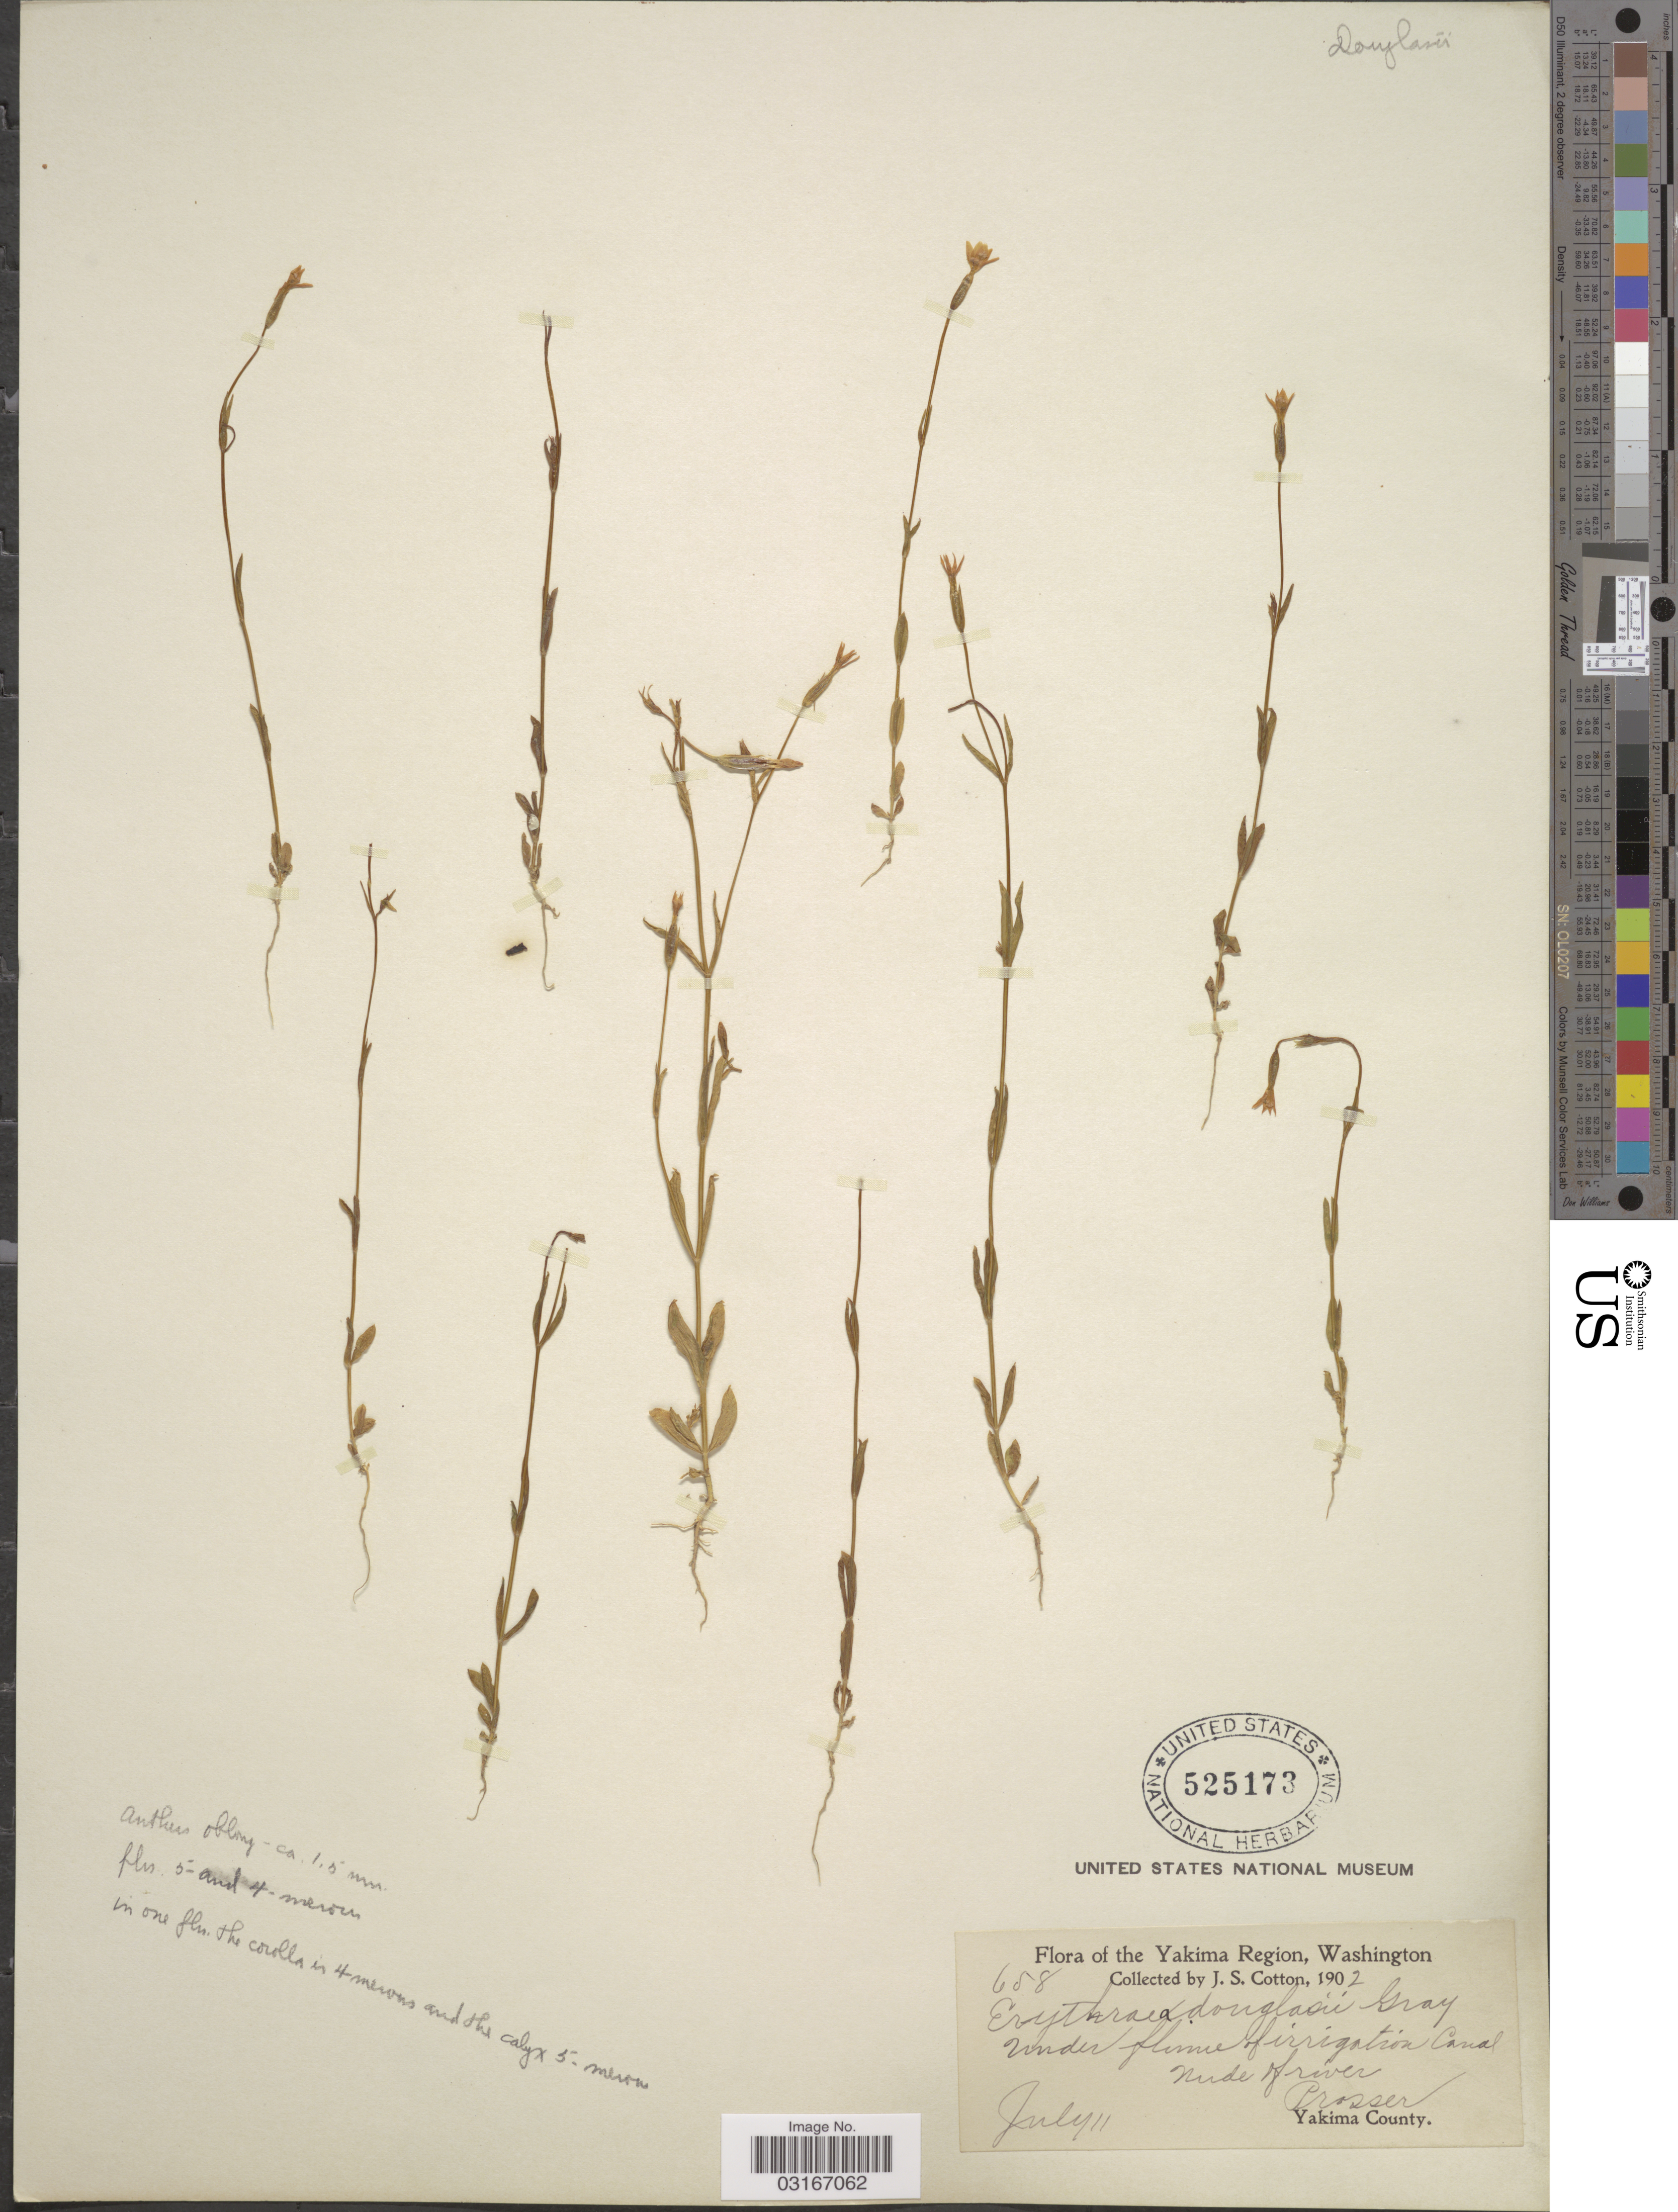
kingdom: Plantae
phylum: Tracheophyta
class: Magnoliopsida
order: Gentianales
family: Gentianaceae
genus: Centaurium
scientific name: Centaurium exaltatum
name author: (Griseb.) W. Wight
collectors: J. S. Cotton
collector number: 658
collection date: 1902-07-11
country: United States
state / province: Washington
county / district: Yakima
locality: Yakima Region, under flume of irrigation Canal norde of river, Prosser, Yakima County.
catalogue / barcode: US 525173